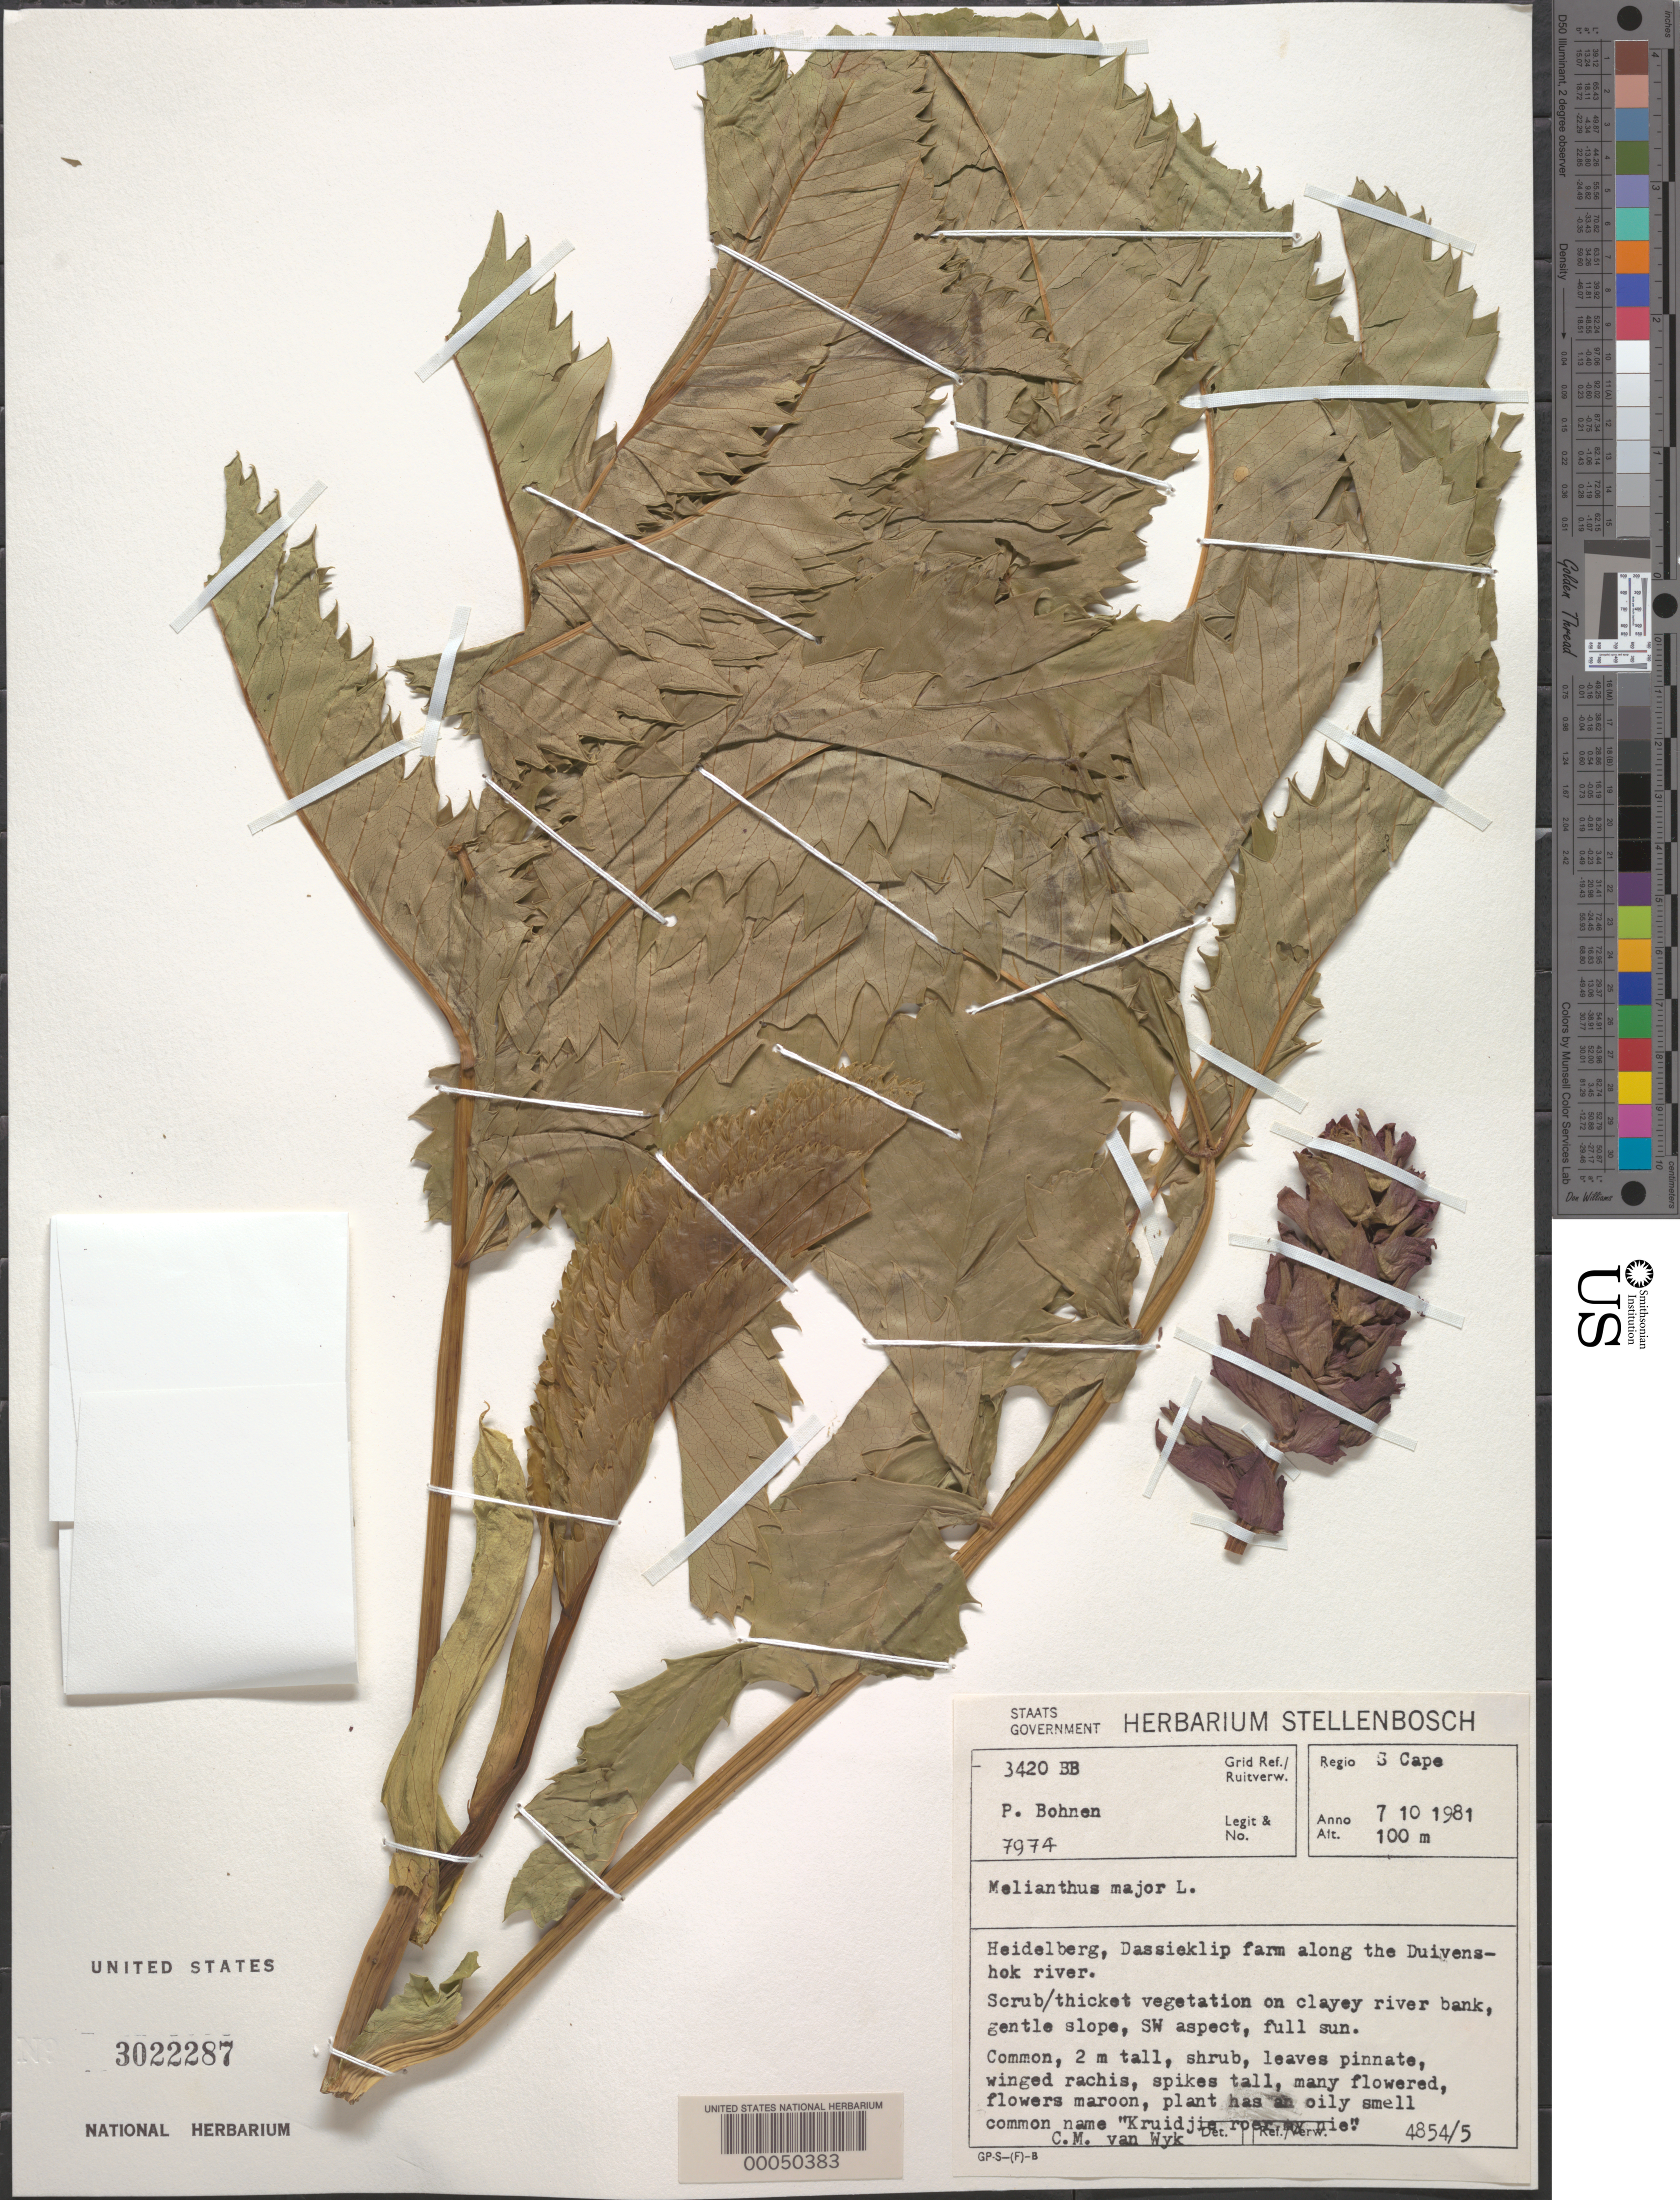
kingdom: Plantae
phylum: Tracheophyta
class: Magnoliopsida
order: Geraniales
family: Melianthaceae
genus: Melianthus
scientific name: Melianthus major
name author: L.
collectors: P. Bohnen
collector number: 7974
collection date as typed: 07 Oct 1981 or 10 Jul 1981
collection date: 1981-07-10 or 1981-10-07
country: South Africa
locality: Heidelberg, dassieklip farm along the duivenshok river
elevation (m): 100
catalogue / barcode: US 3022287